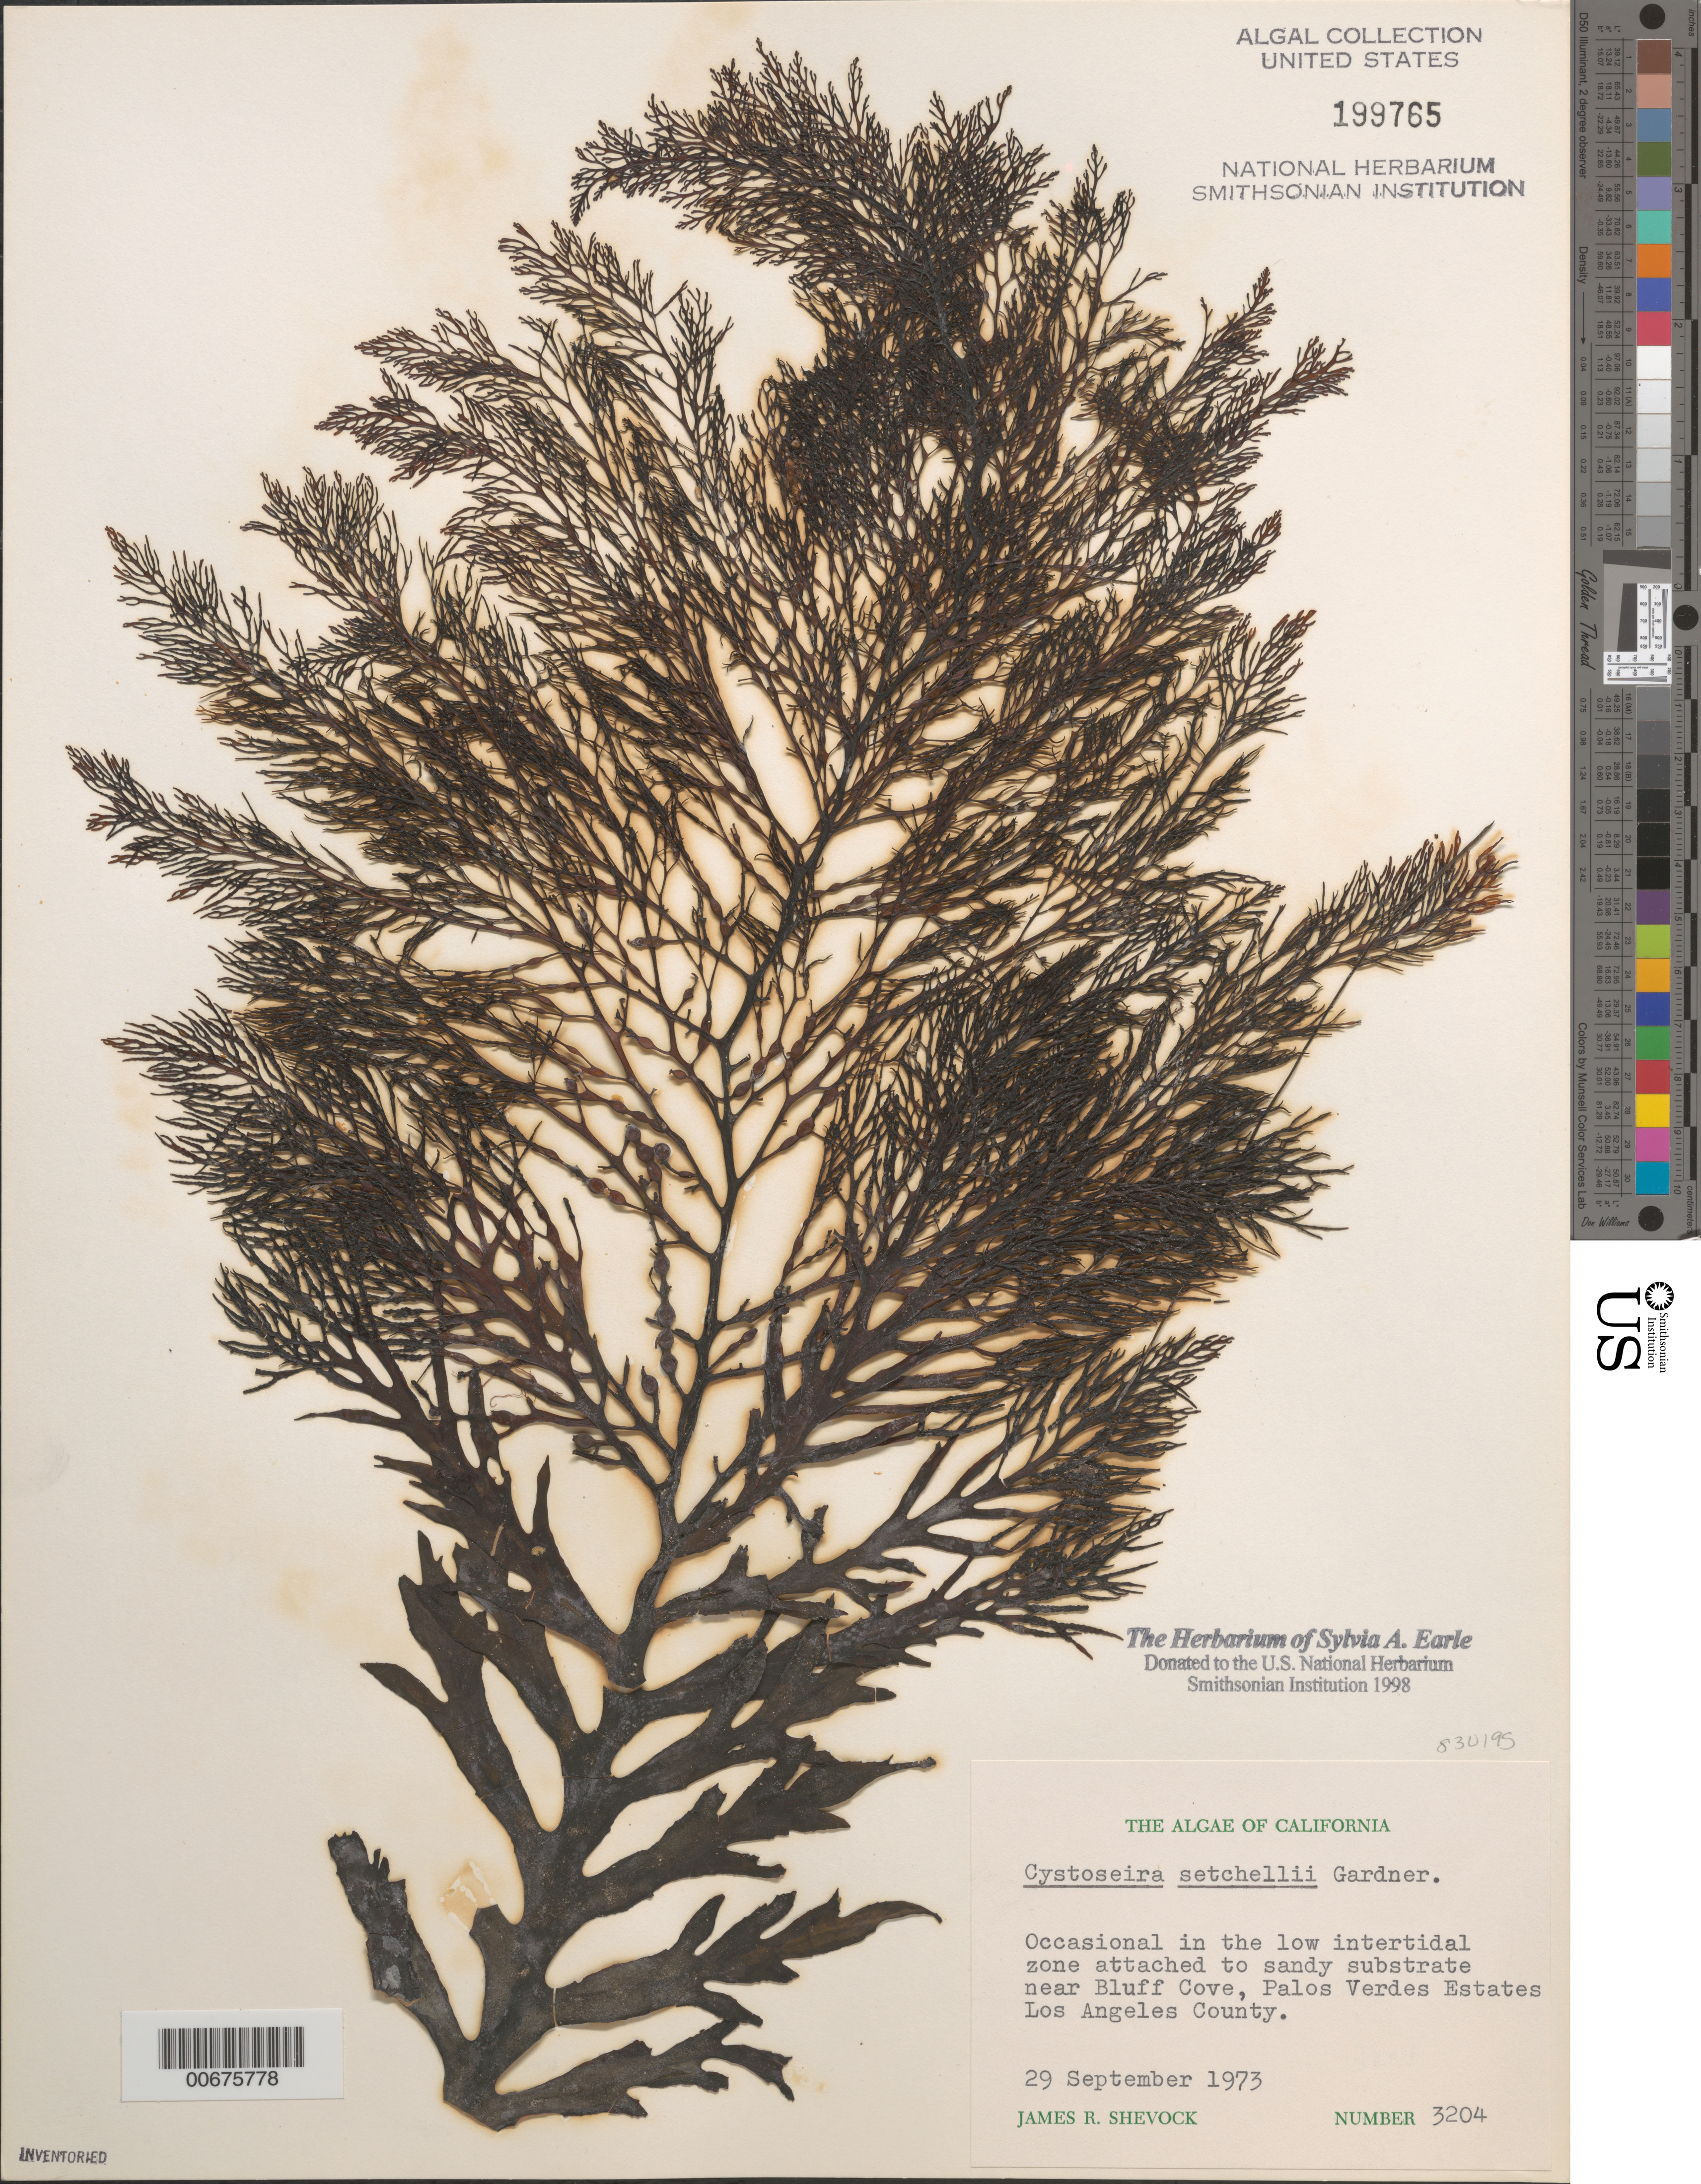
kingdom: Chromista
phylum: Ochrophyta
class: Phaeophyceae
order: Fucales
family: Sargassaceae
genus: Cystoseira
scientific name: Cystoseira setchellii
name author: N.L. Gardner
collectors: J. R. Shevock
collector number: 3204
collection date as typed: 29 Sep 1973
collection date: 1973-09-29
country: United States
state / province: California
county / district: Los Angeles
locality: Palos Verdes Estates, near Bluff Cove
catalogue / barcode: US 199765